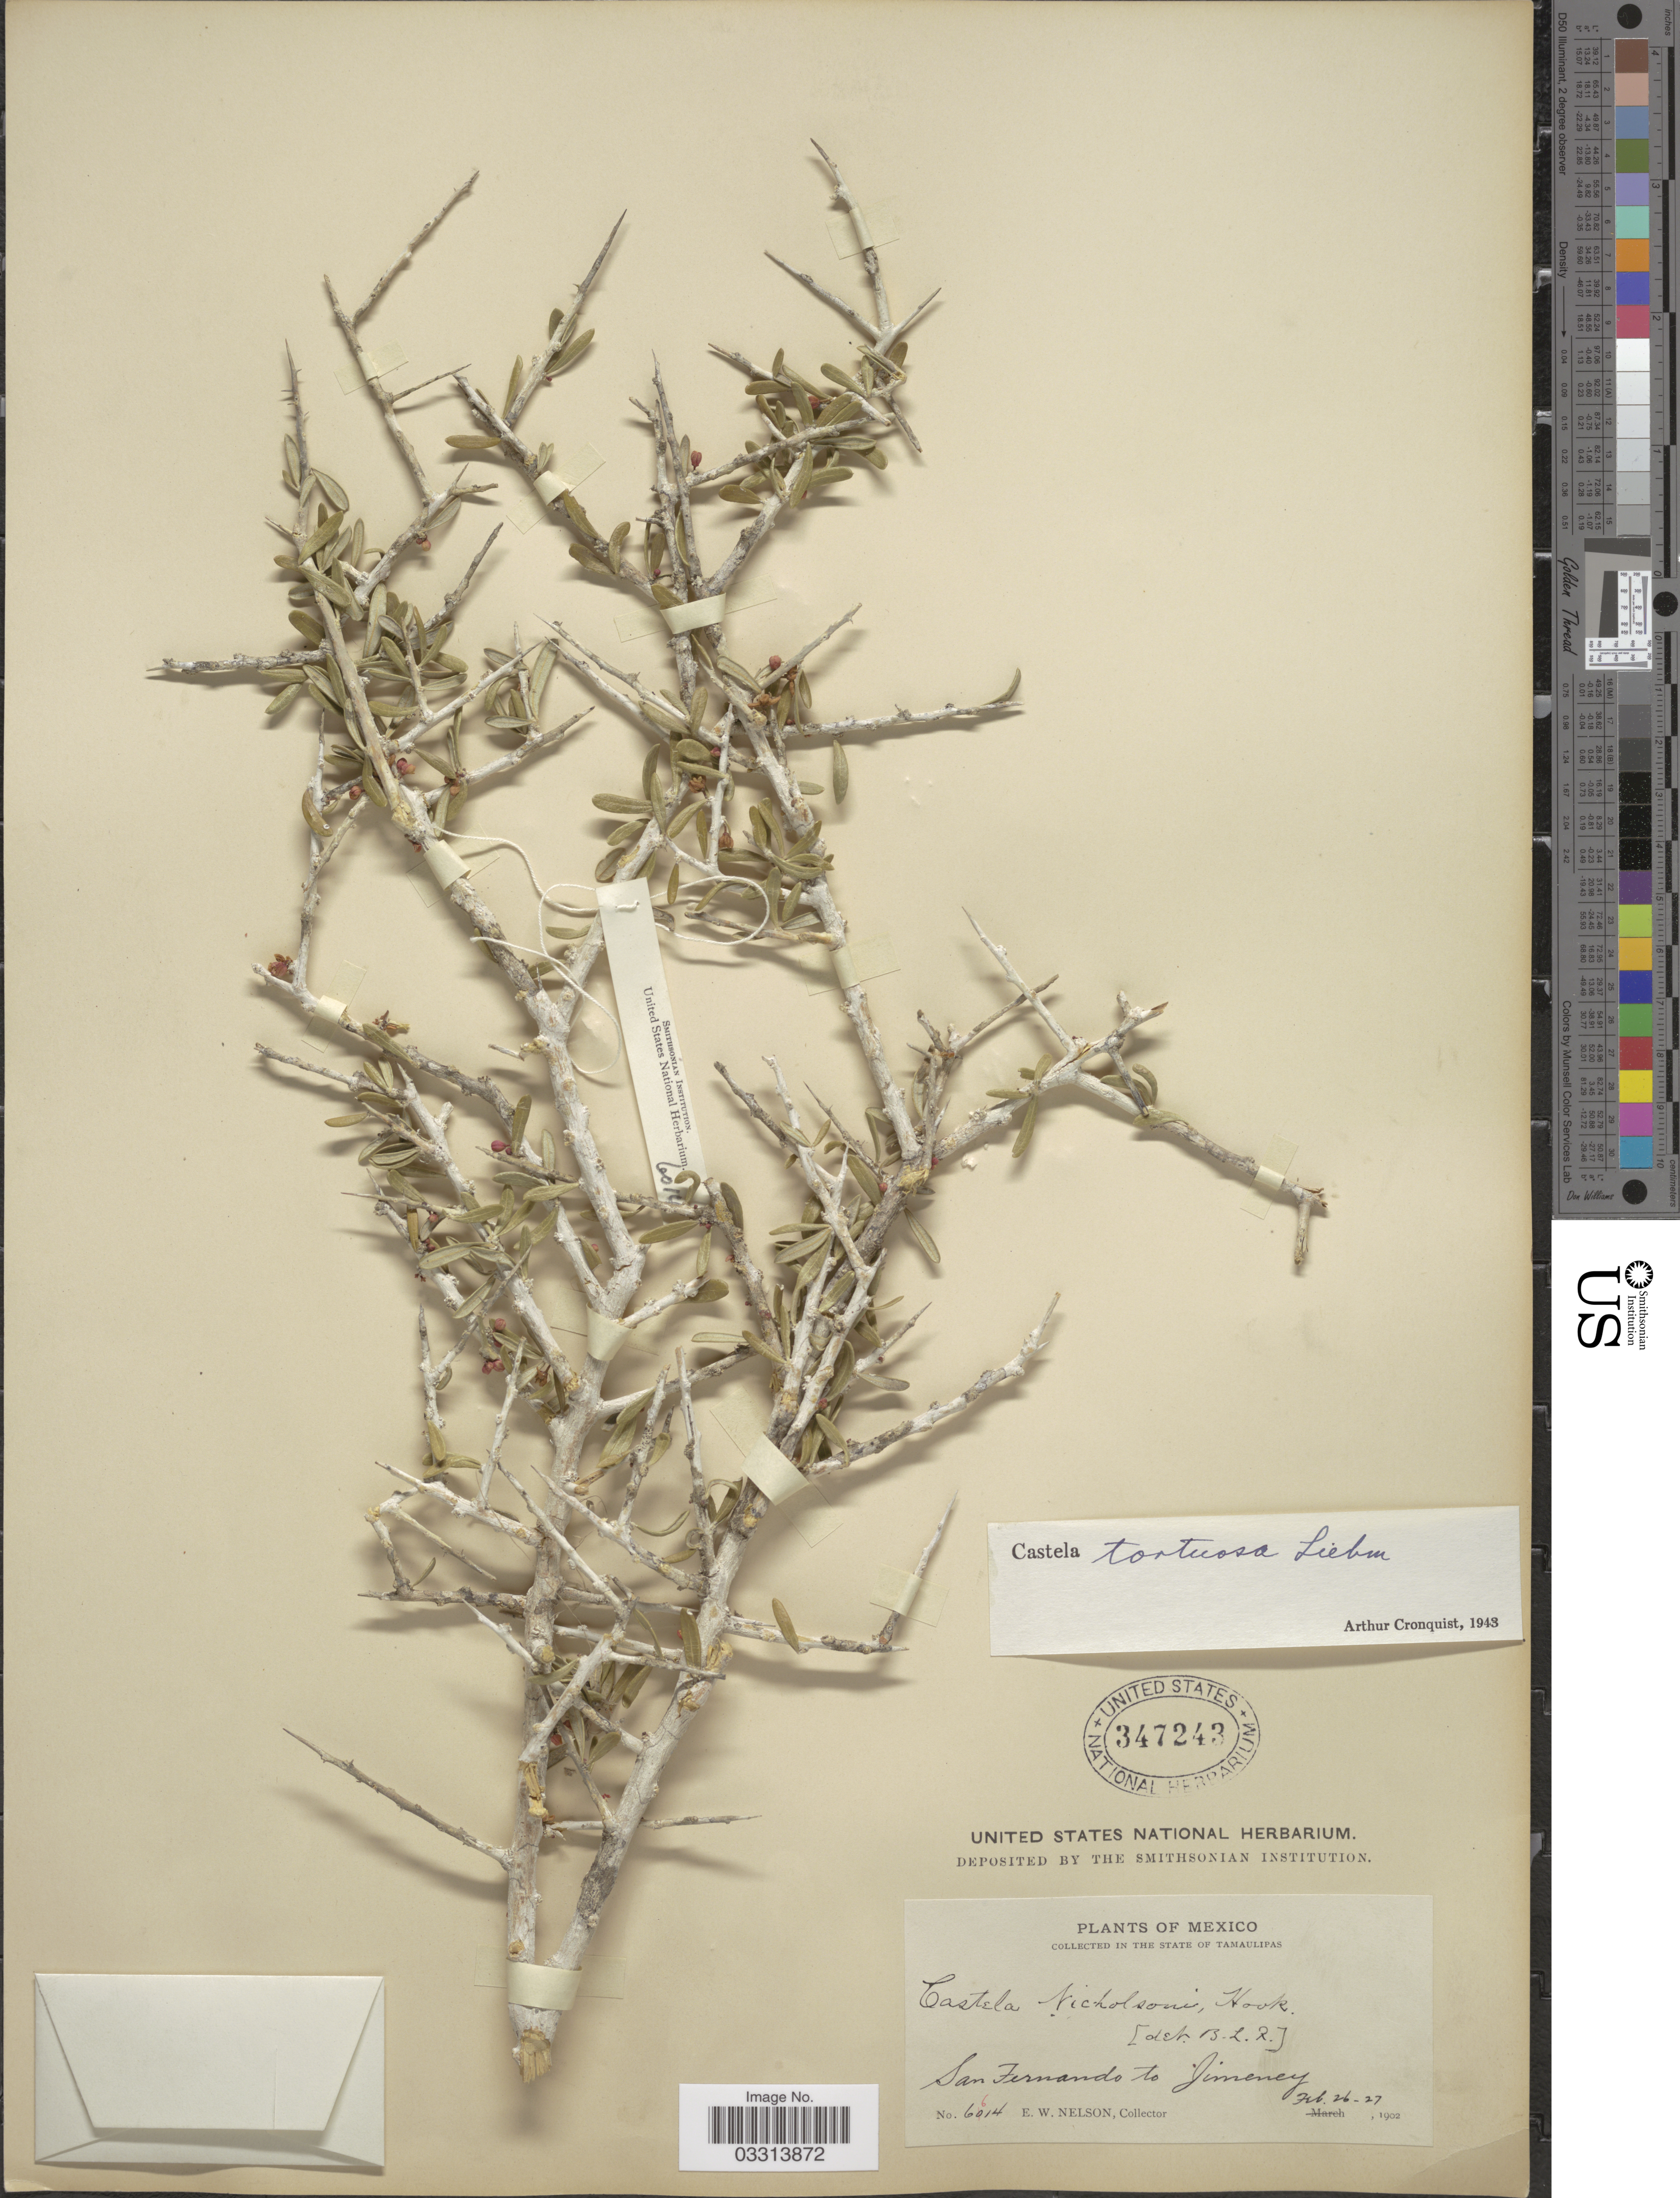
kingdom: Plantae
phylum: Tracheophyta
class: Magnoliopsida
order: Sapindales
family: Simaroubaceae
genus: Castela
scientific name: Castela tortuosa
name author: Liebm.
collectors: E. W. Nelson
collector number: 6614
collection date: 1902-02-26/1902-02-27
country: Mexico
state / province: Tamaulipas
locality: San Fernando to Jimeney.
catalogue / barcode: US 347243